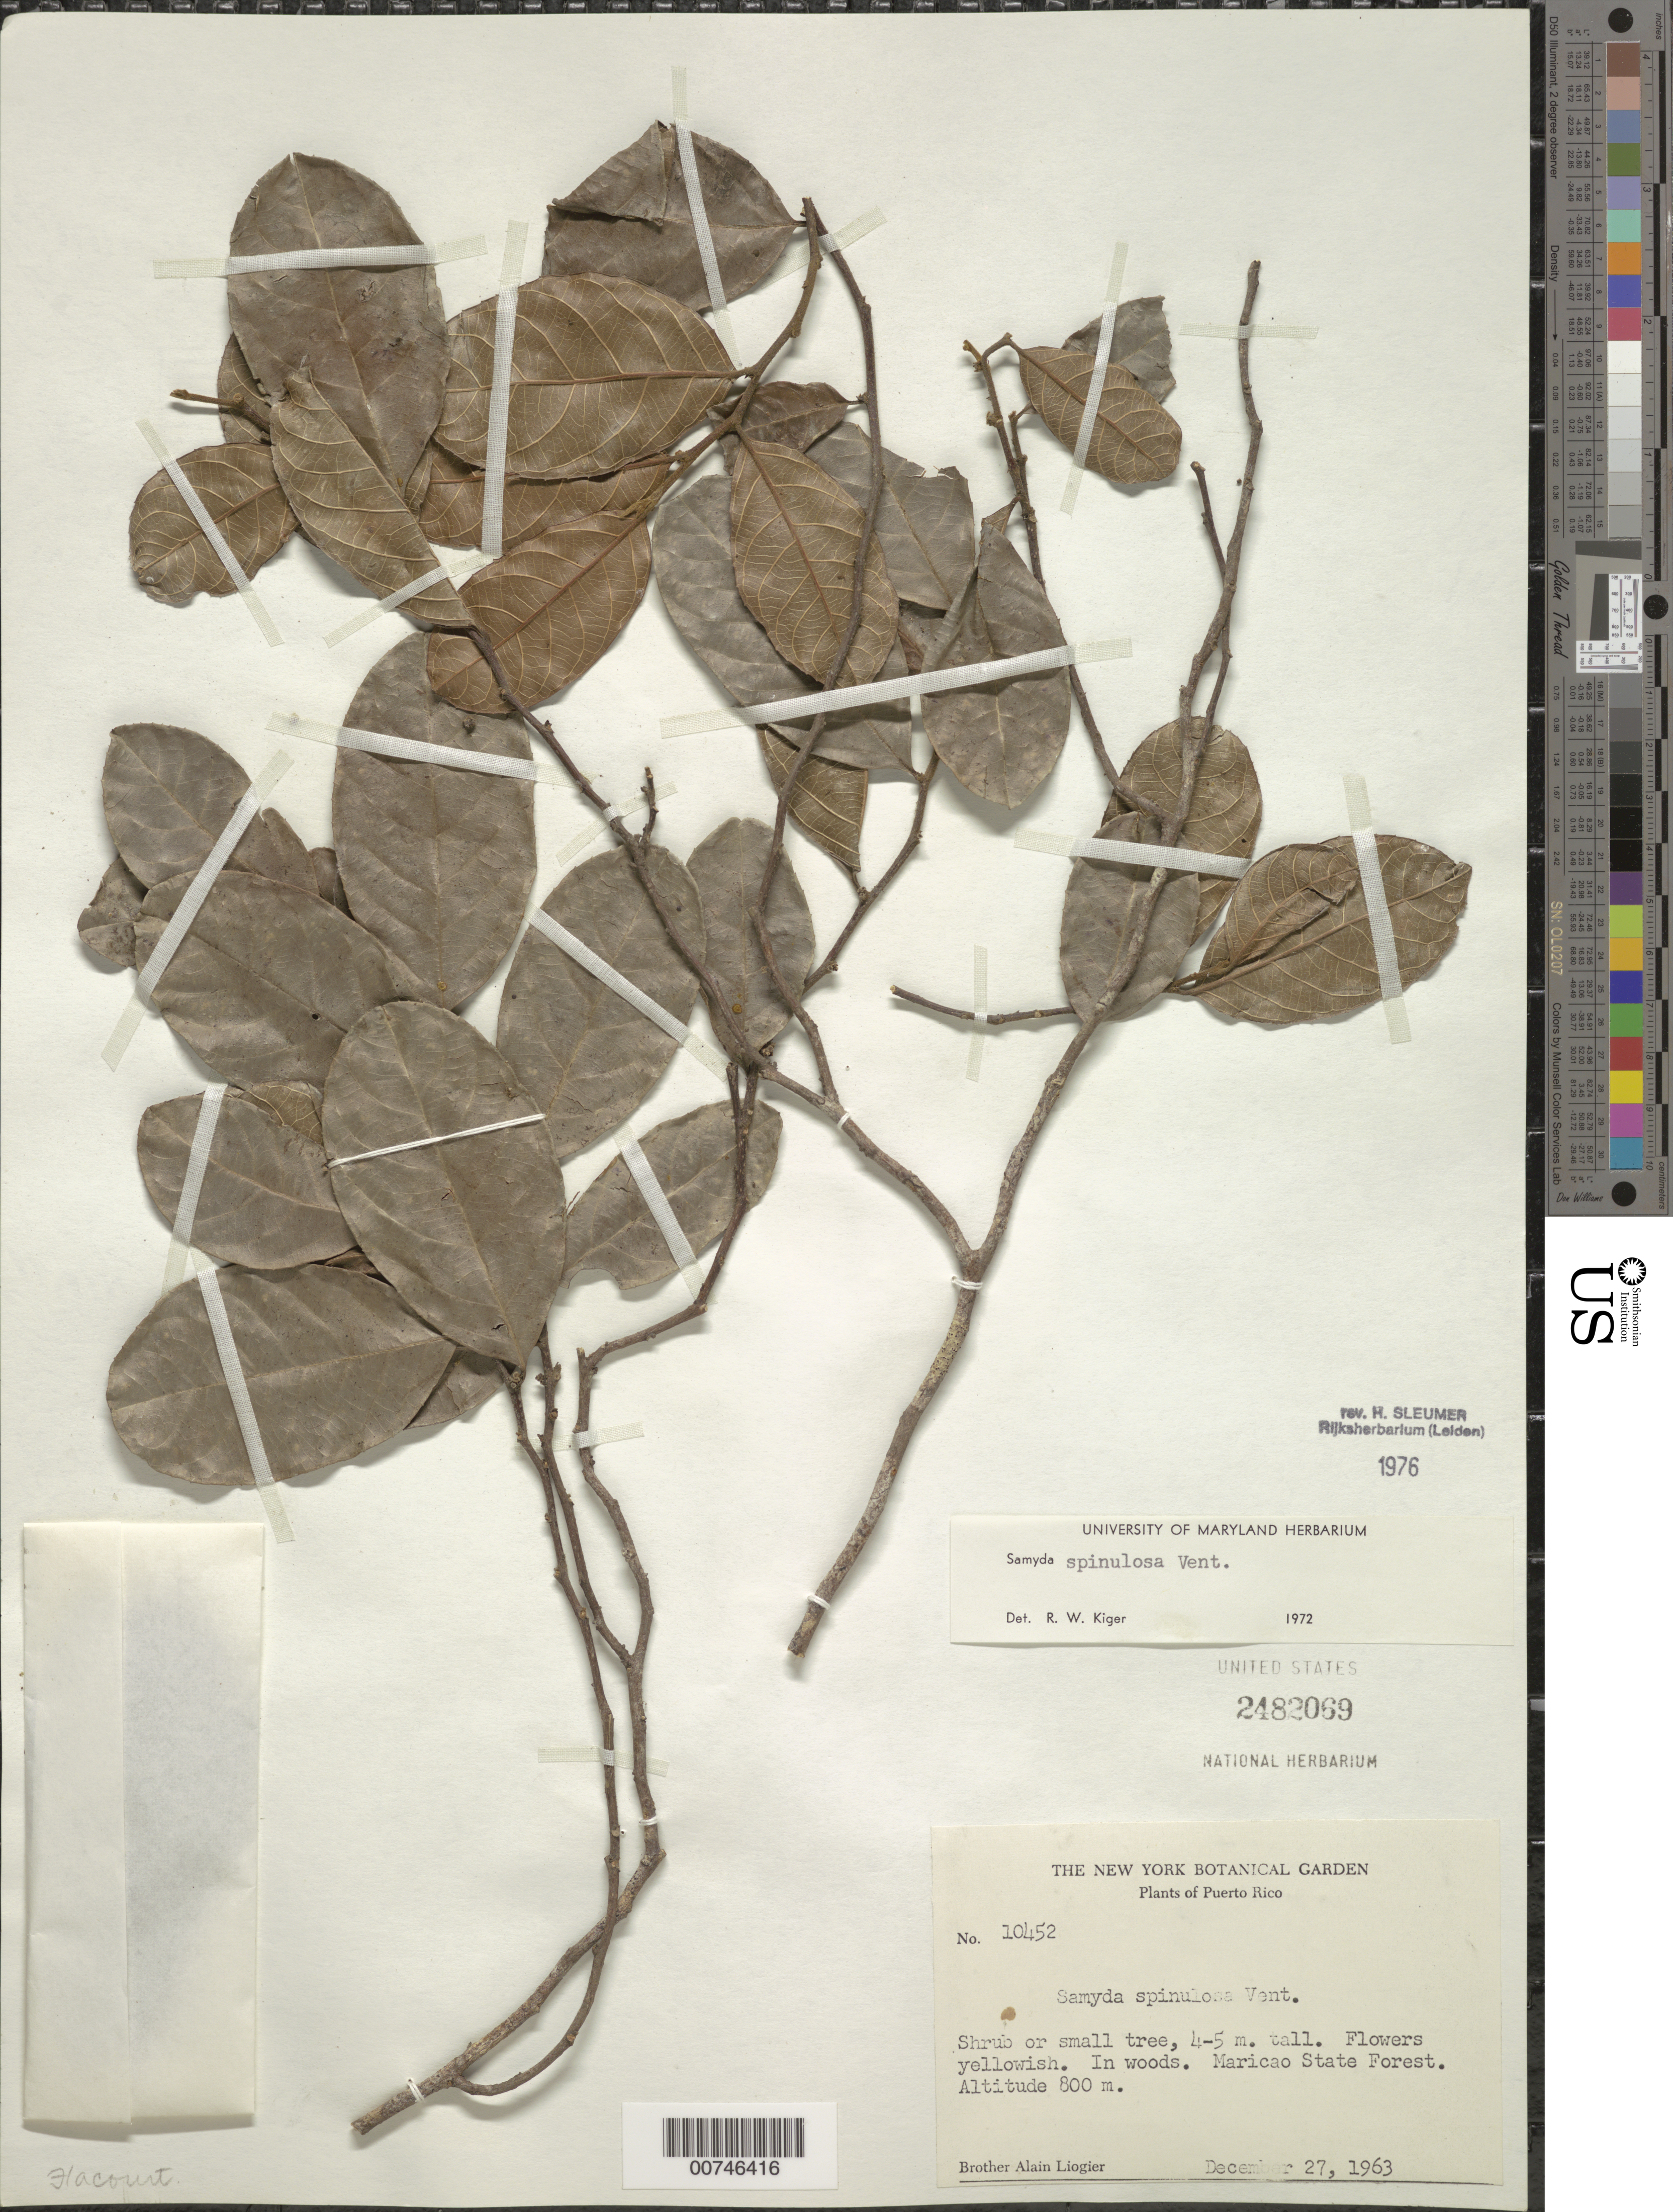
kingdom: Plantae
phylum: Tracheophyta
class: Magnoliopsida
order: Malpighiales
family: Salicaceae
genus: Casearia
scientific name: Casearia spinulosa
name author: (Vent.) T. Samar. & M.H. Alford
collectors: A. H. Liogier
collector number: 10452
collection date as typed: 27 Dec 1963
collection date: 1963-12-27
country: Puerto Rico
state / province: Maricao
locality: Maricao State Forest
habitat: In woods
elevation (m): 800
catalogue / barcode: US 2482069